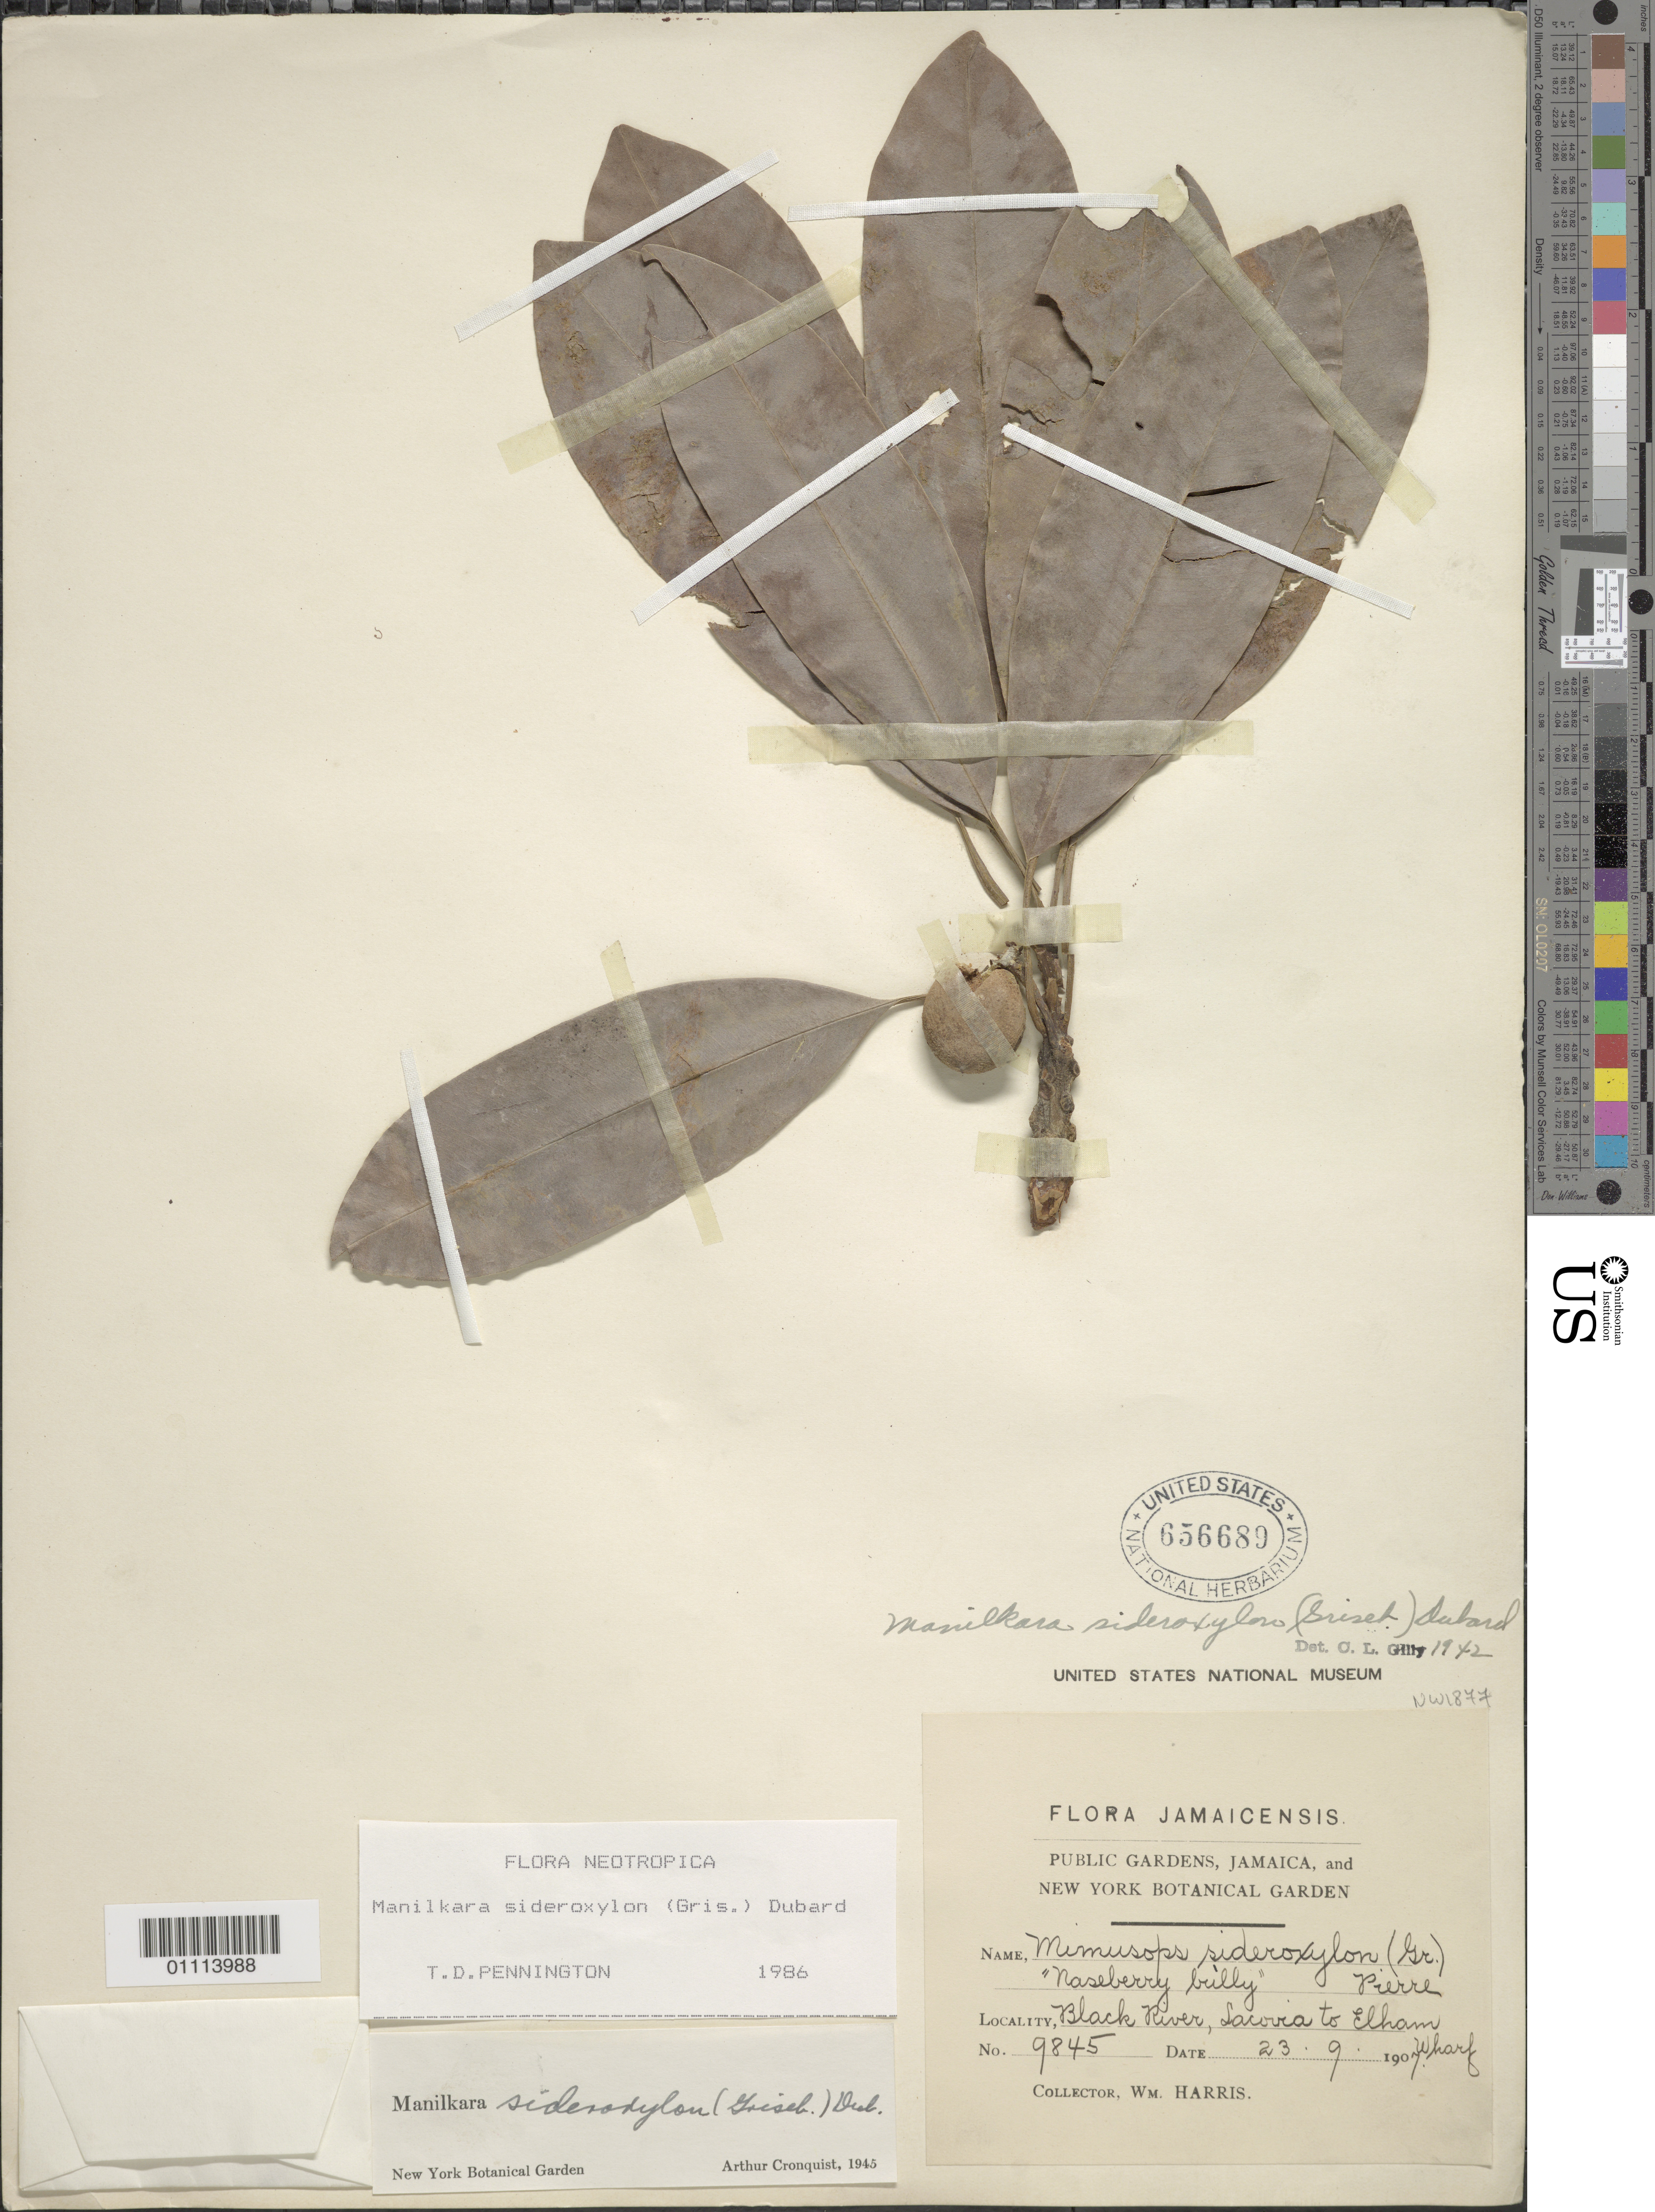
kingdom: Plantae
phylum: Tracheophyta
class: Magnoliopsida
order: Ericales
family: Sapotaceae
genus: Manilkara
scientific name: Manilkara sideroxylon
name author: (Griseb.) Dubard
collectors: W. Harris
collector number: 9845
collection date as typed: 23 Sep 1907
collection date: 1907-09-23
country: Jamaica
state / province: Saint Elizabeth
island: Jamaica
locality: Black River, Sacrra to Elham Wharf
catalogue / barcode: US 656689